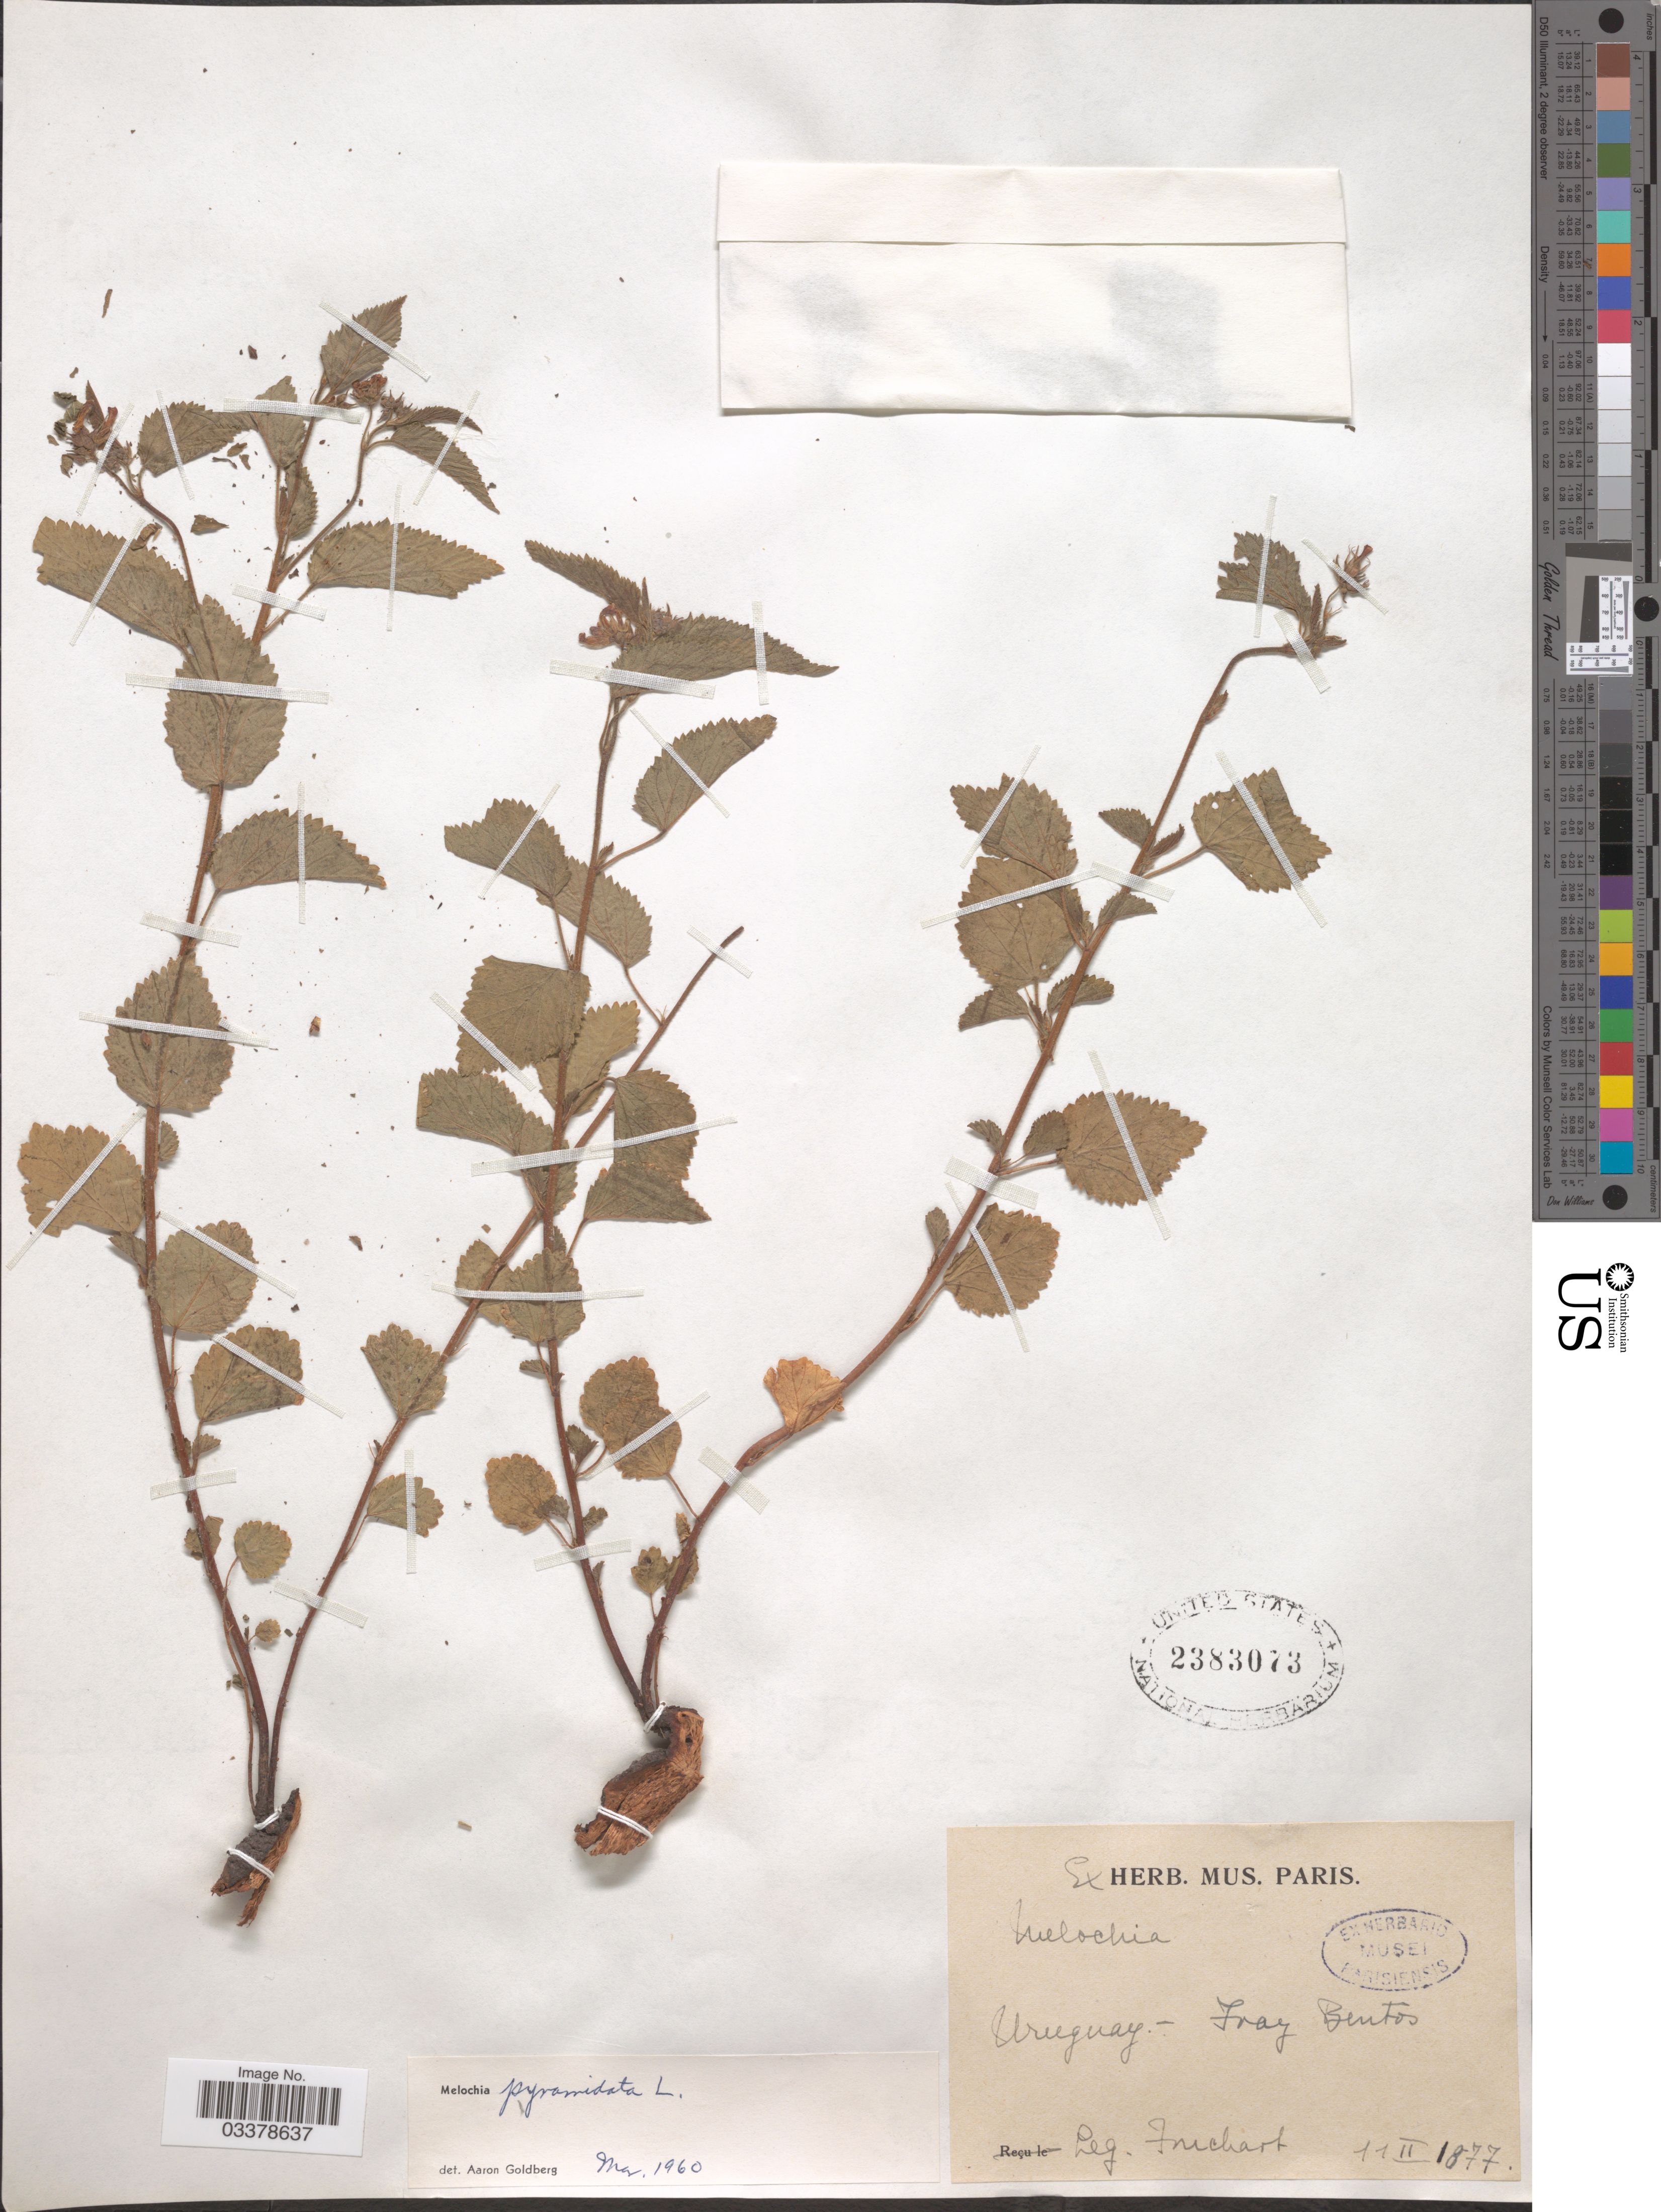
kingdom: Plantae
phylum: Tracheophyta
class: Magnoliopsida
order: Malvales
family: Malvaceae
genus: Melochia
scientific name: Melochia pyramidata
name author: L.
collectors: Fruchart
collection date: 1877-02-11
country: Uruguay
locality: Fray Bentos.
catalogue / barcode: US 2383073